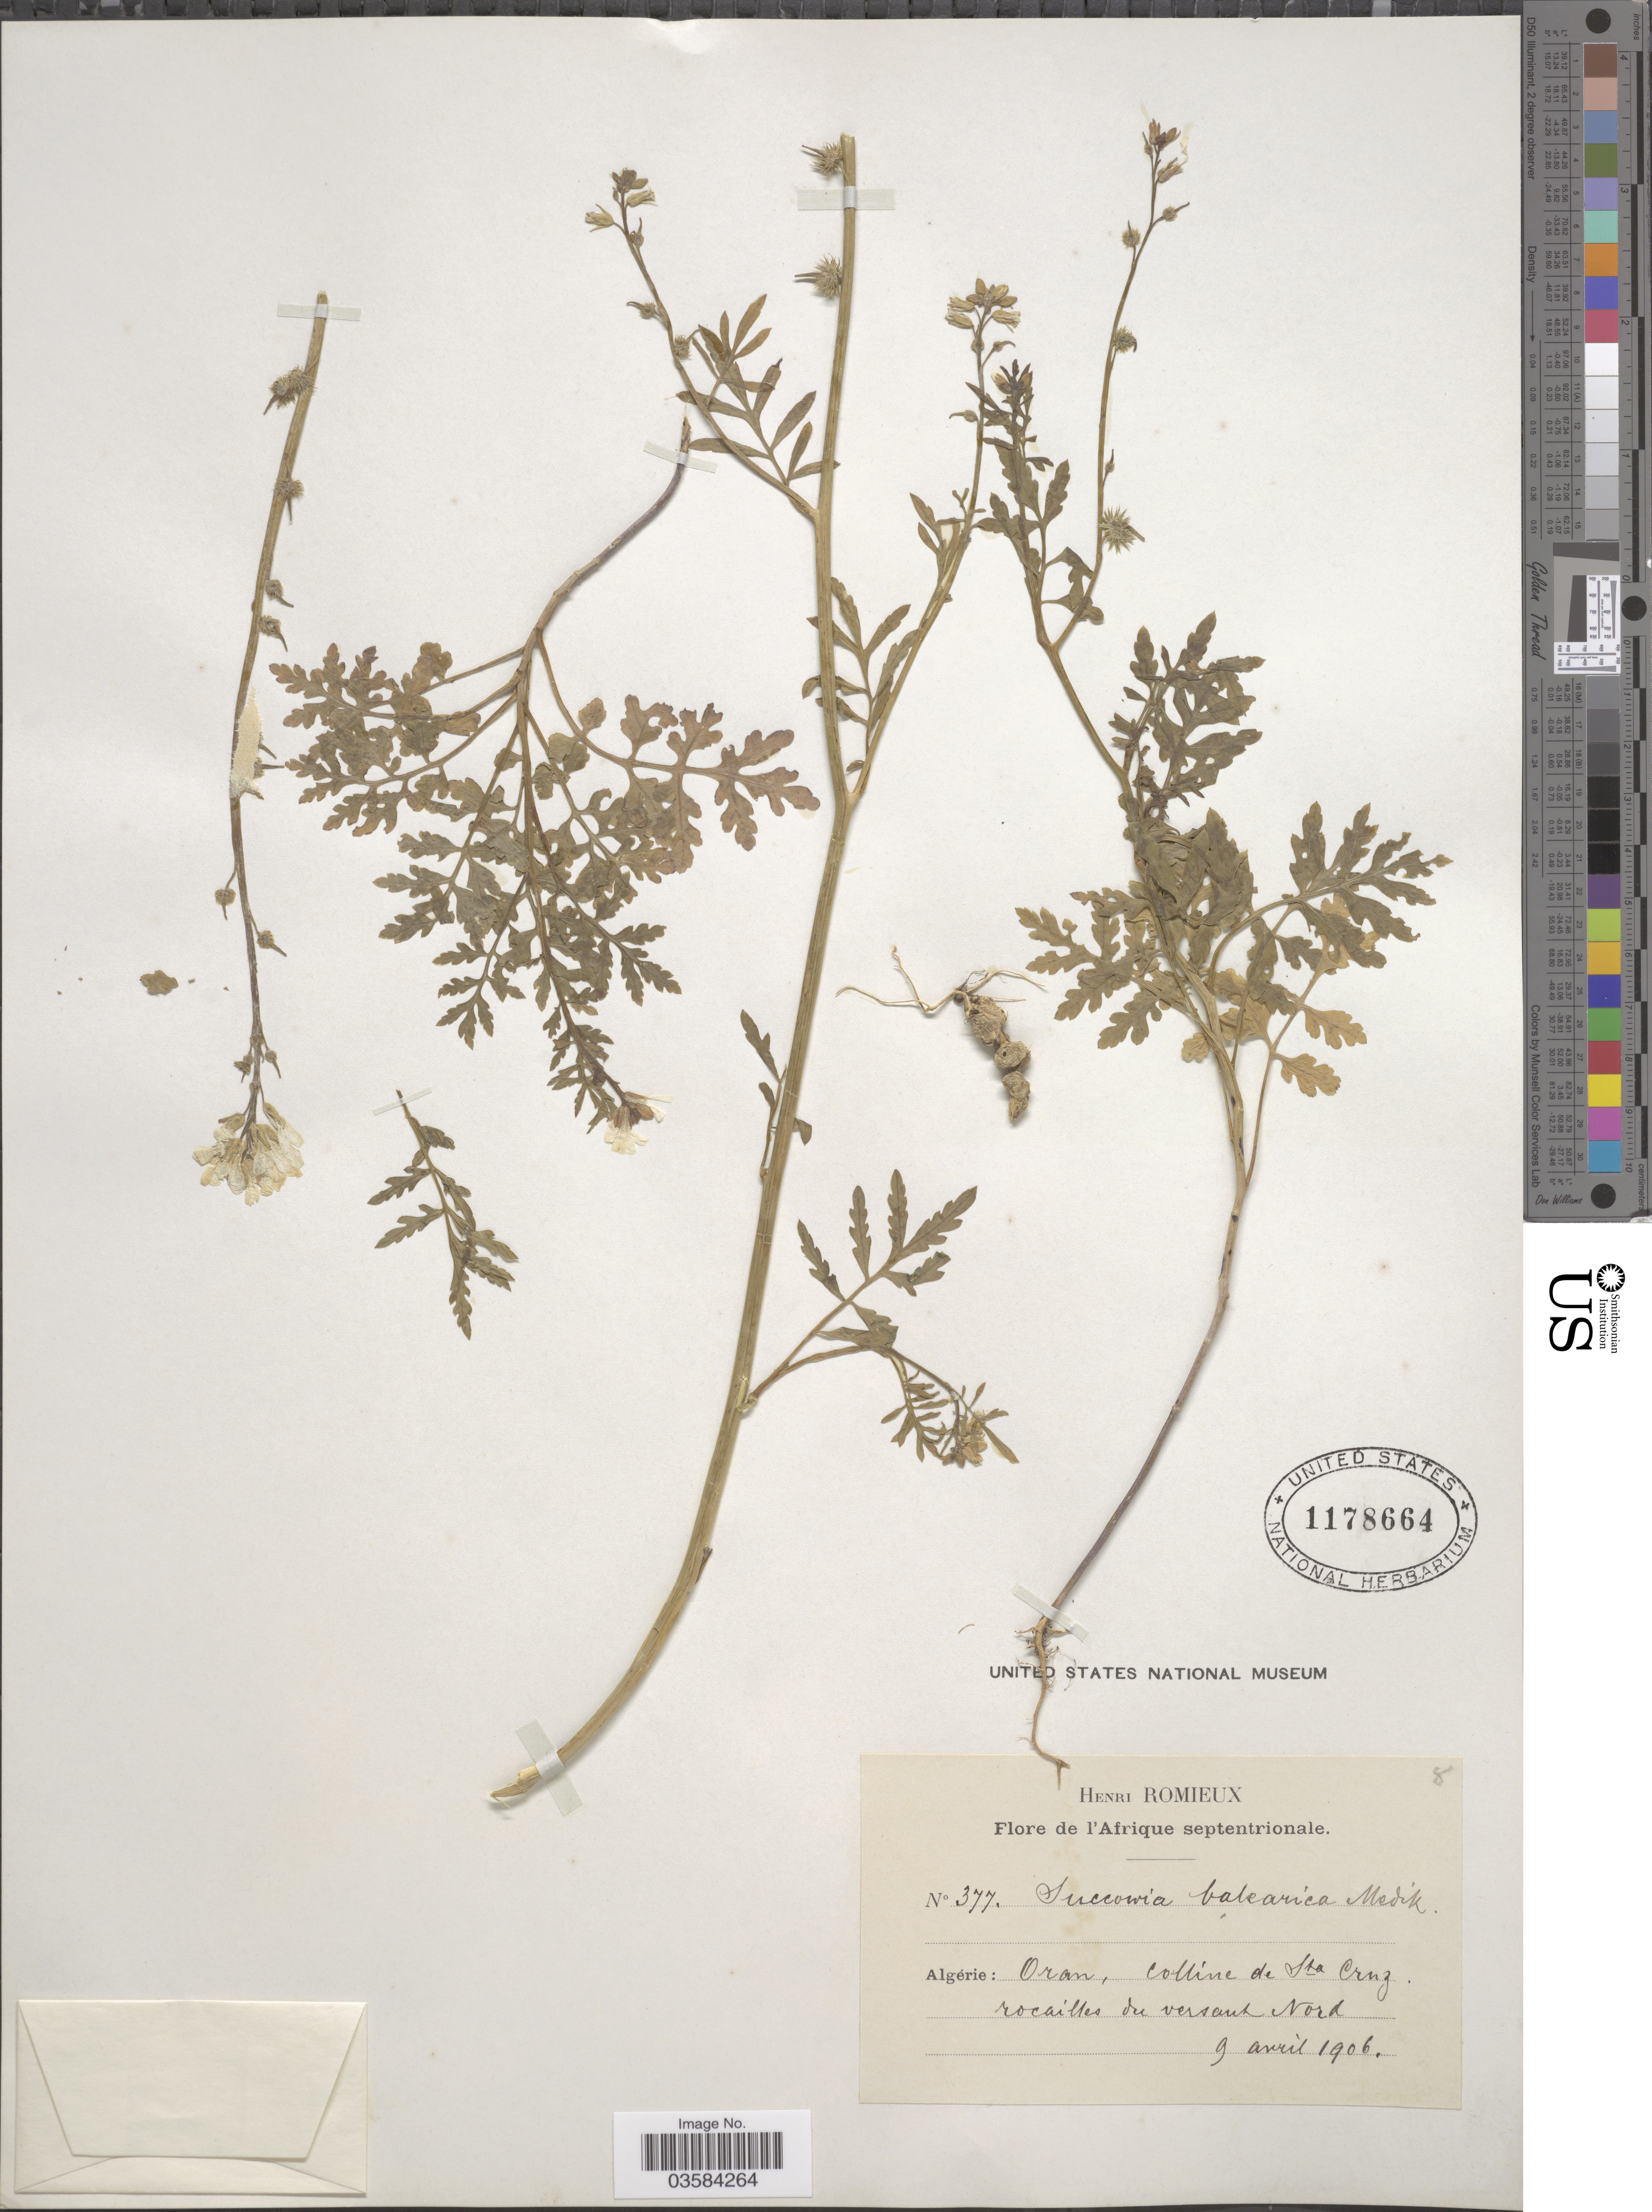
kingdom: Plantae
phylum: Tracheophyta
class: Magnoliopsida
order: Brassicales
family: Brassicaceae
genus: Succowia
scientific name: Succowia balearica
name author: (L.) Medik.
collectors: Romieux, H.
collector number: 377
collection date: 1906-04-09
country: Algeria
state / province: Oran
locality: Afrique septentrionale. Colline de Sta Cruz rocailles du versant Nord.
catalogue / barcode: US 1178664